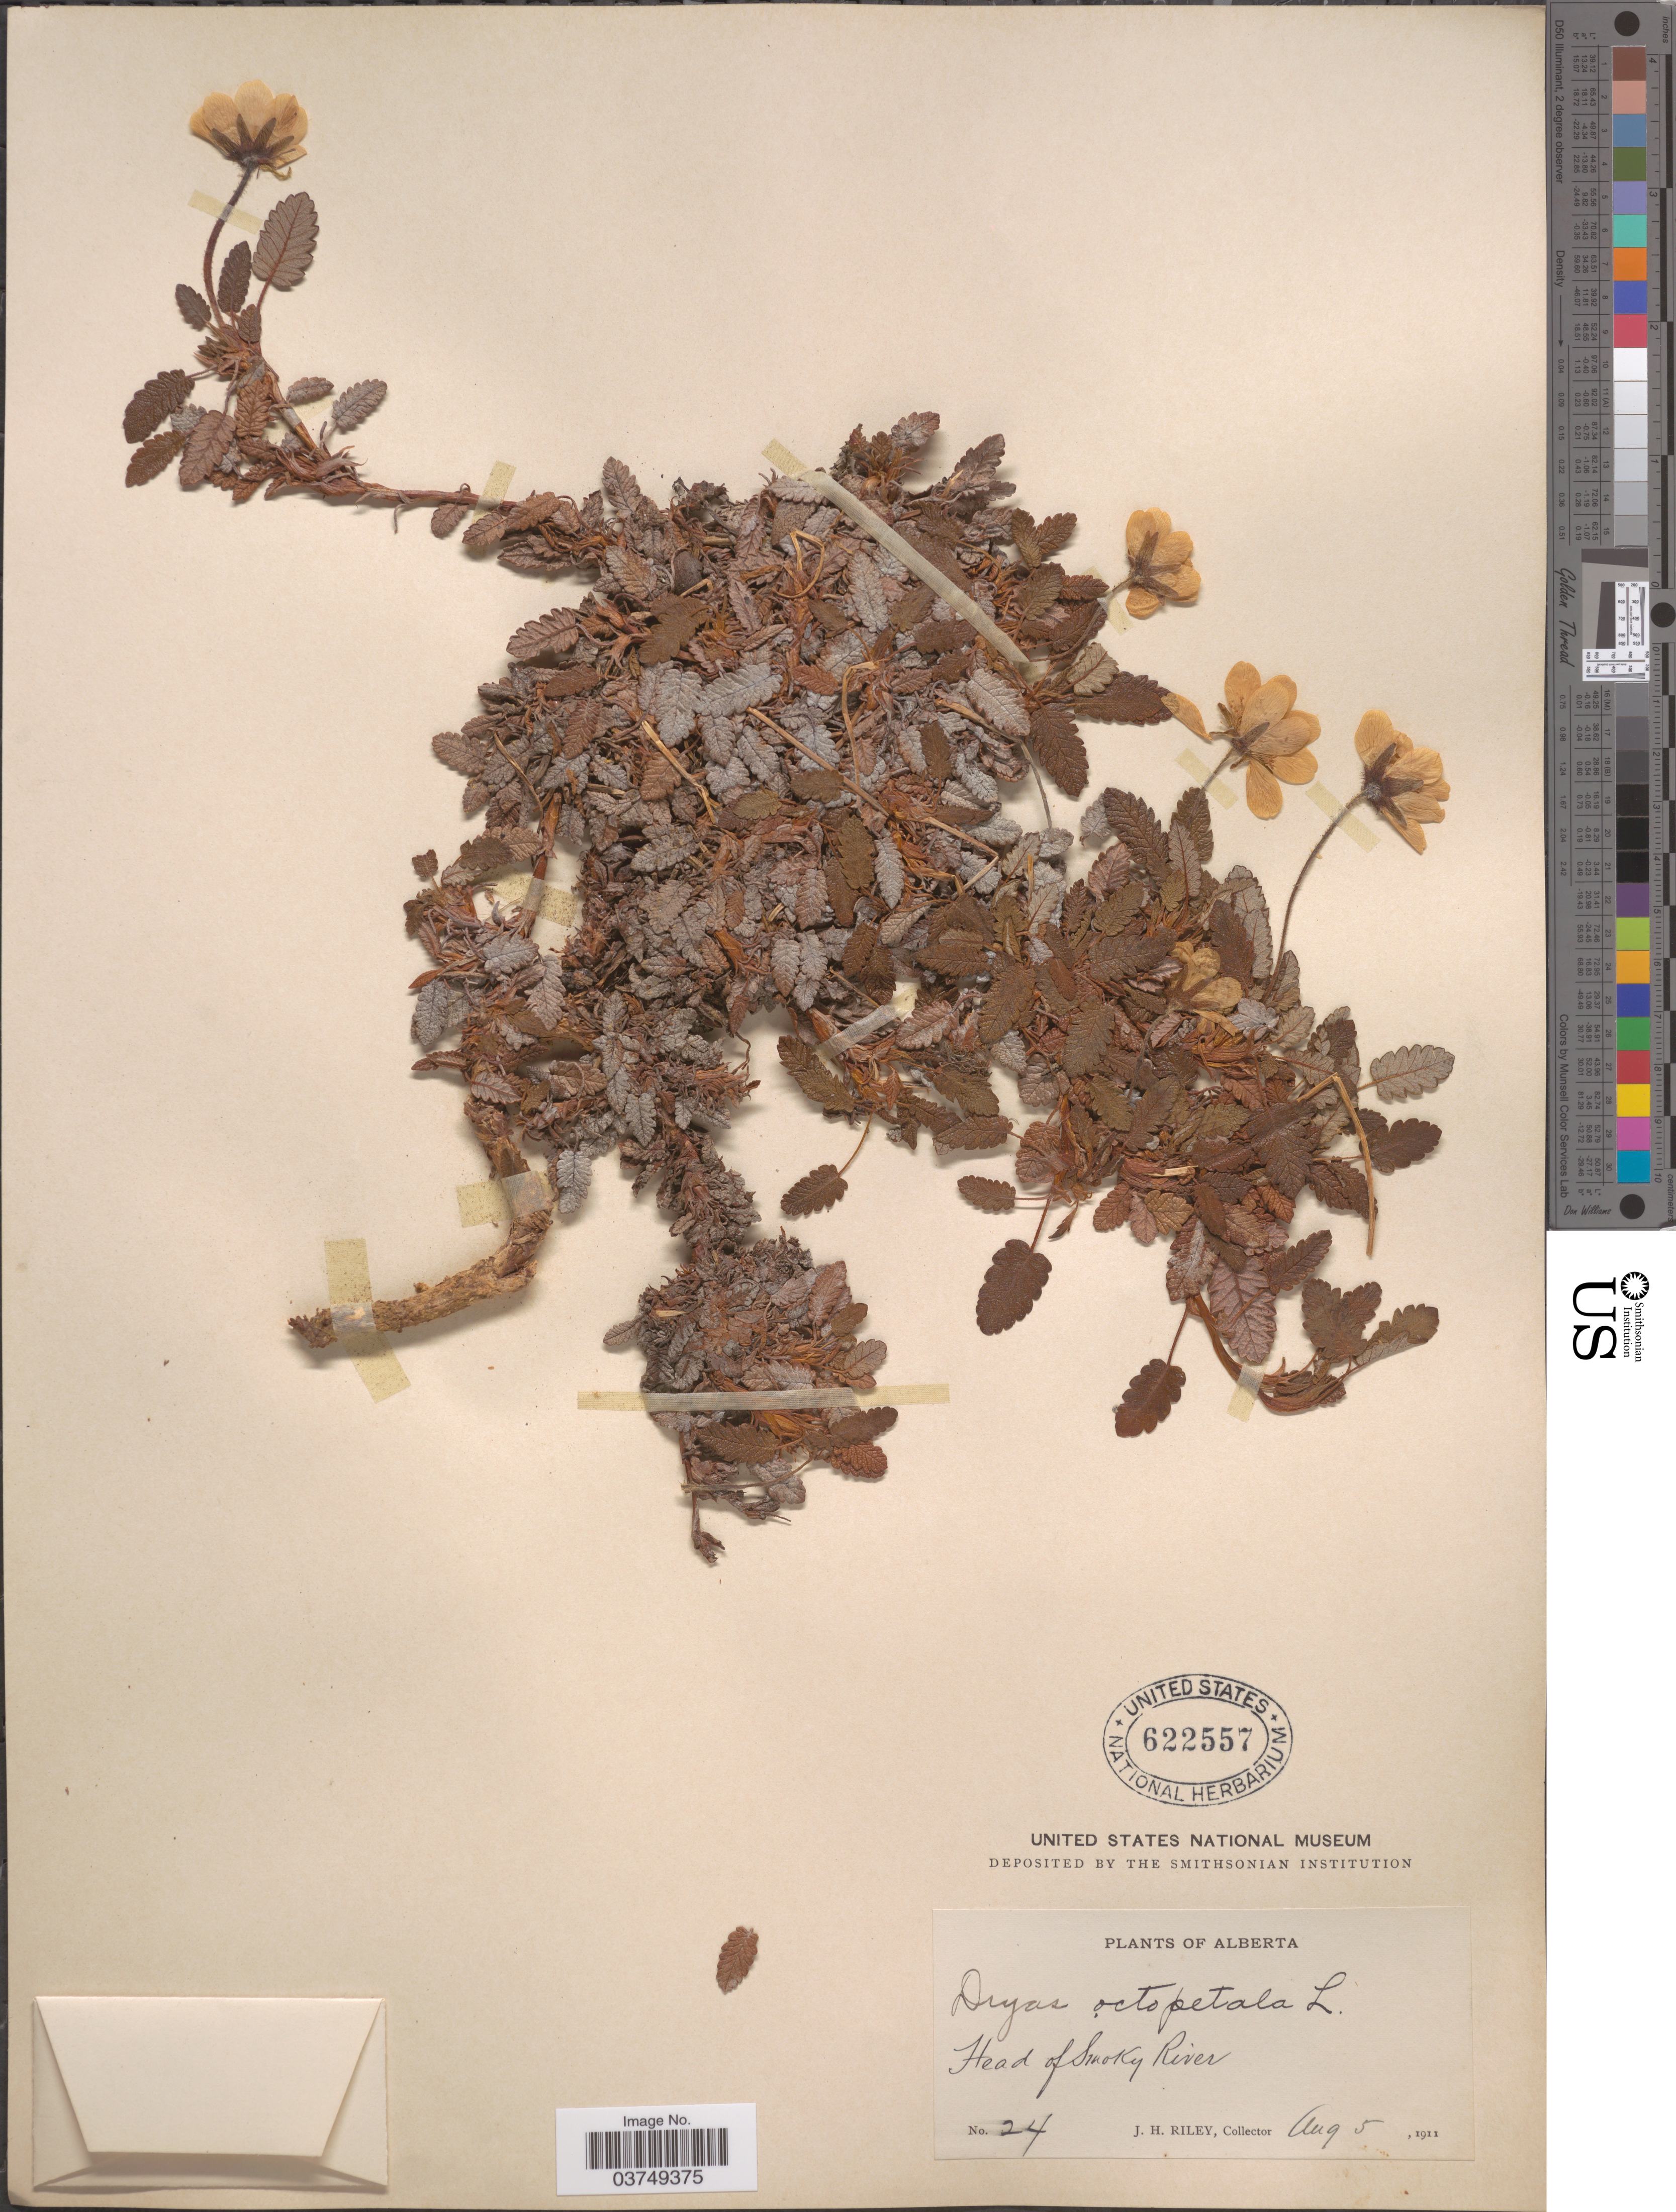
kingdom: Plantae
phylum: Tracheophyta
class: Magnoliopsida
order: Rosales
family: Rosaceae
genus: Dryas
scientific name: Dryas hookeriana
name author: Juz.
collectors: J. H. Riley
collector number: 24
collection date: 1911-08-05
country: Canada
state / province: Alberta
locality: Head of Smoky River.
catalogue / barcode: US 622557